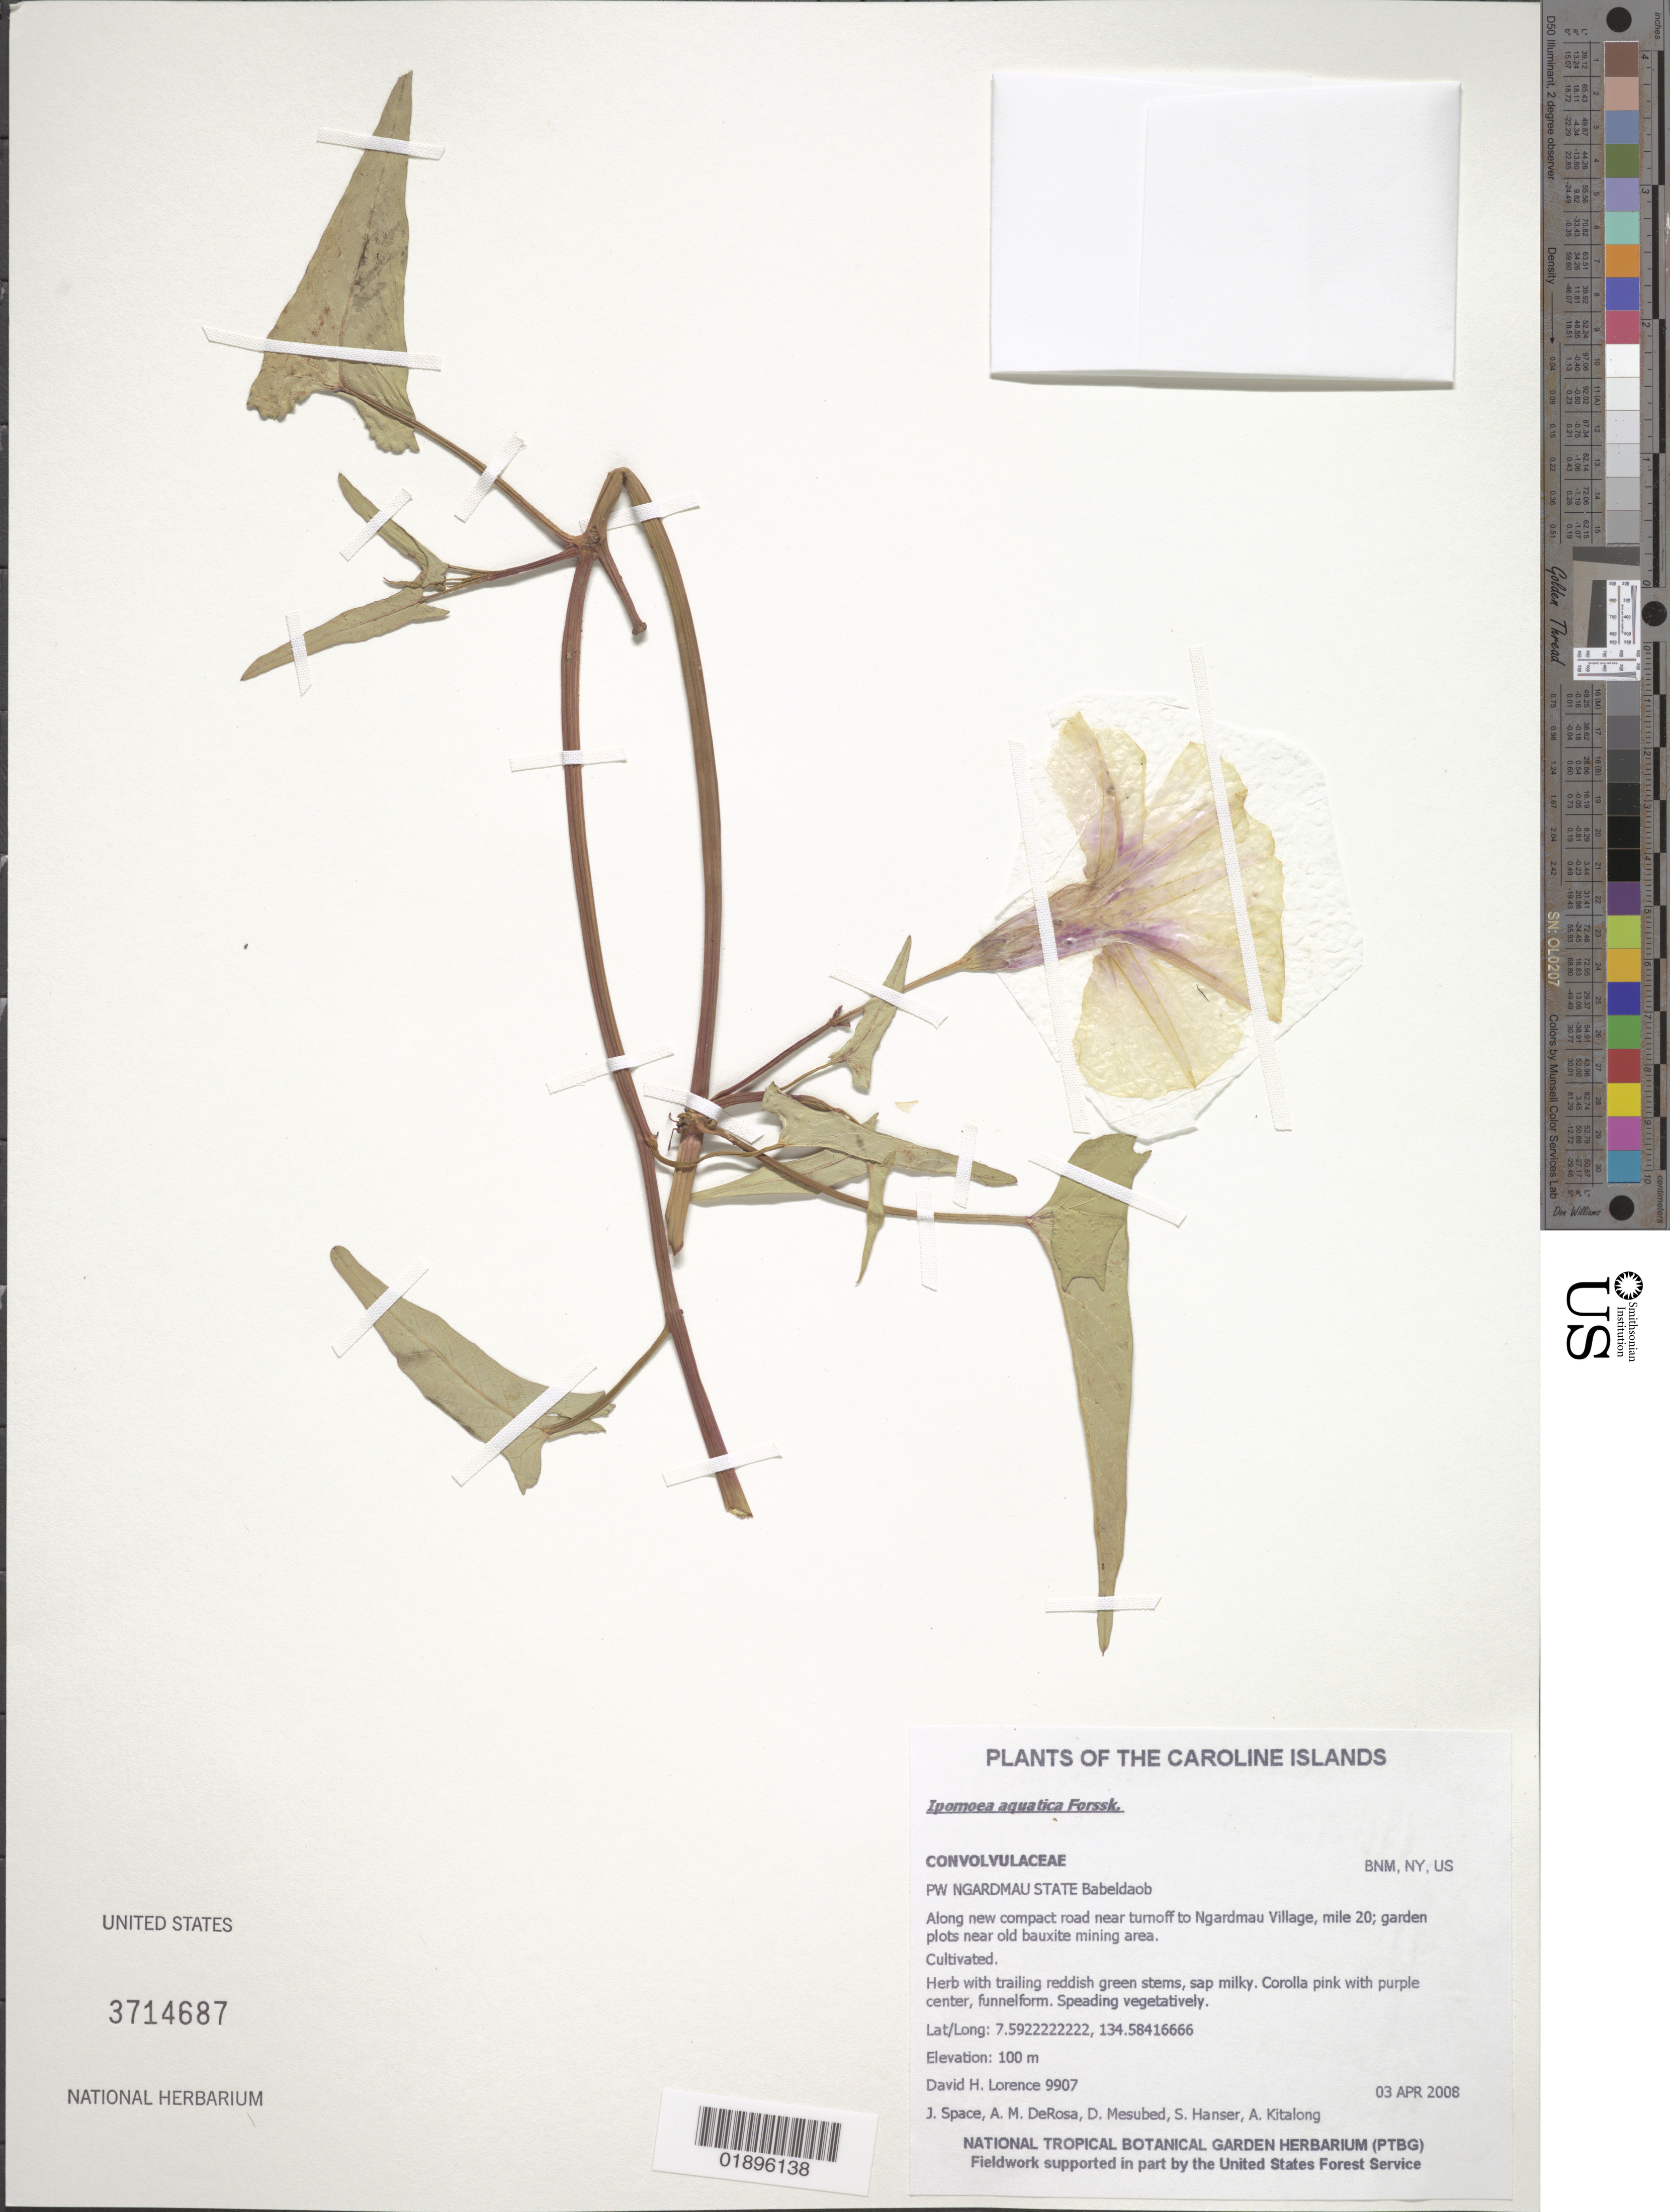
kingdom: Plantae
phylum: Tracheophyta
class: Magnoliopsida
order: Solanales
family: Convolvulaceae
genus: Ipomoea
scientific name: Ipomoea aquatica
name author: Forssk.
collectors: D. Lorence, J. Space, A. DeRosa, D. Mesubed, S. Hanser & A. Kitalong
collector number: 9907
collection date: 2008-04-03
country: Palau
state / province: Ngardmau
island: Babeldaob [Babelthuap]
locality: Along new compact road near turnoff to Ngardmau Village, mile 20, garden plots near old bauxite mining area.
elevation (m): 100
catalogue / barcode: US 3714687